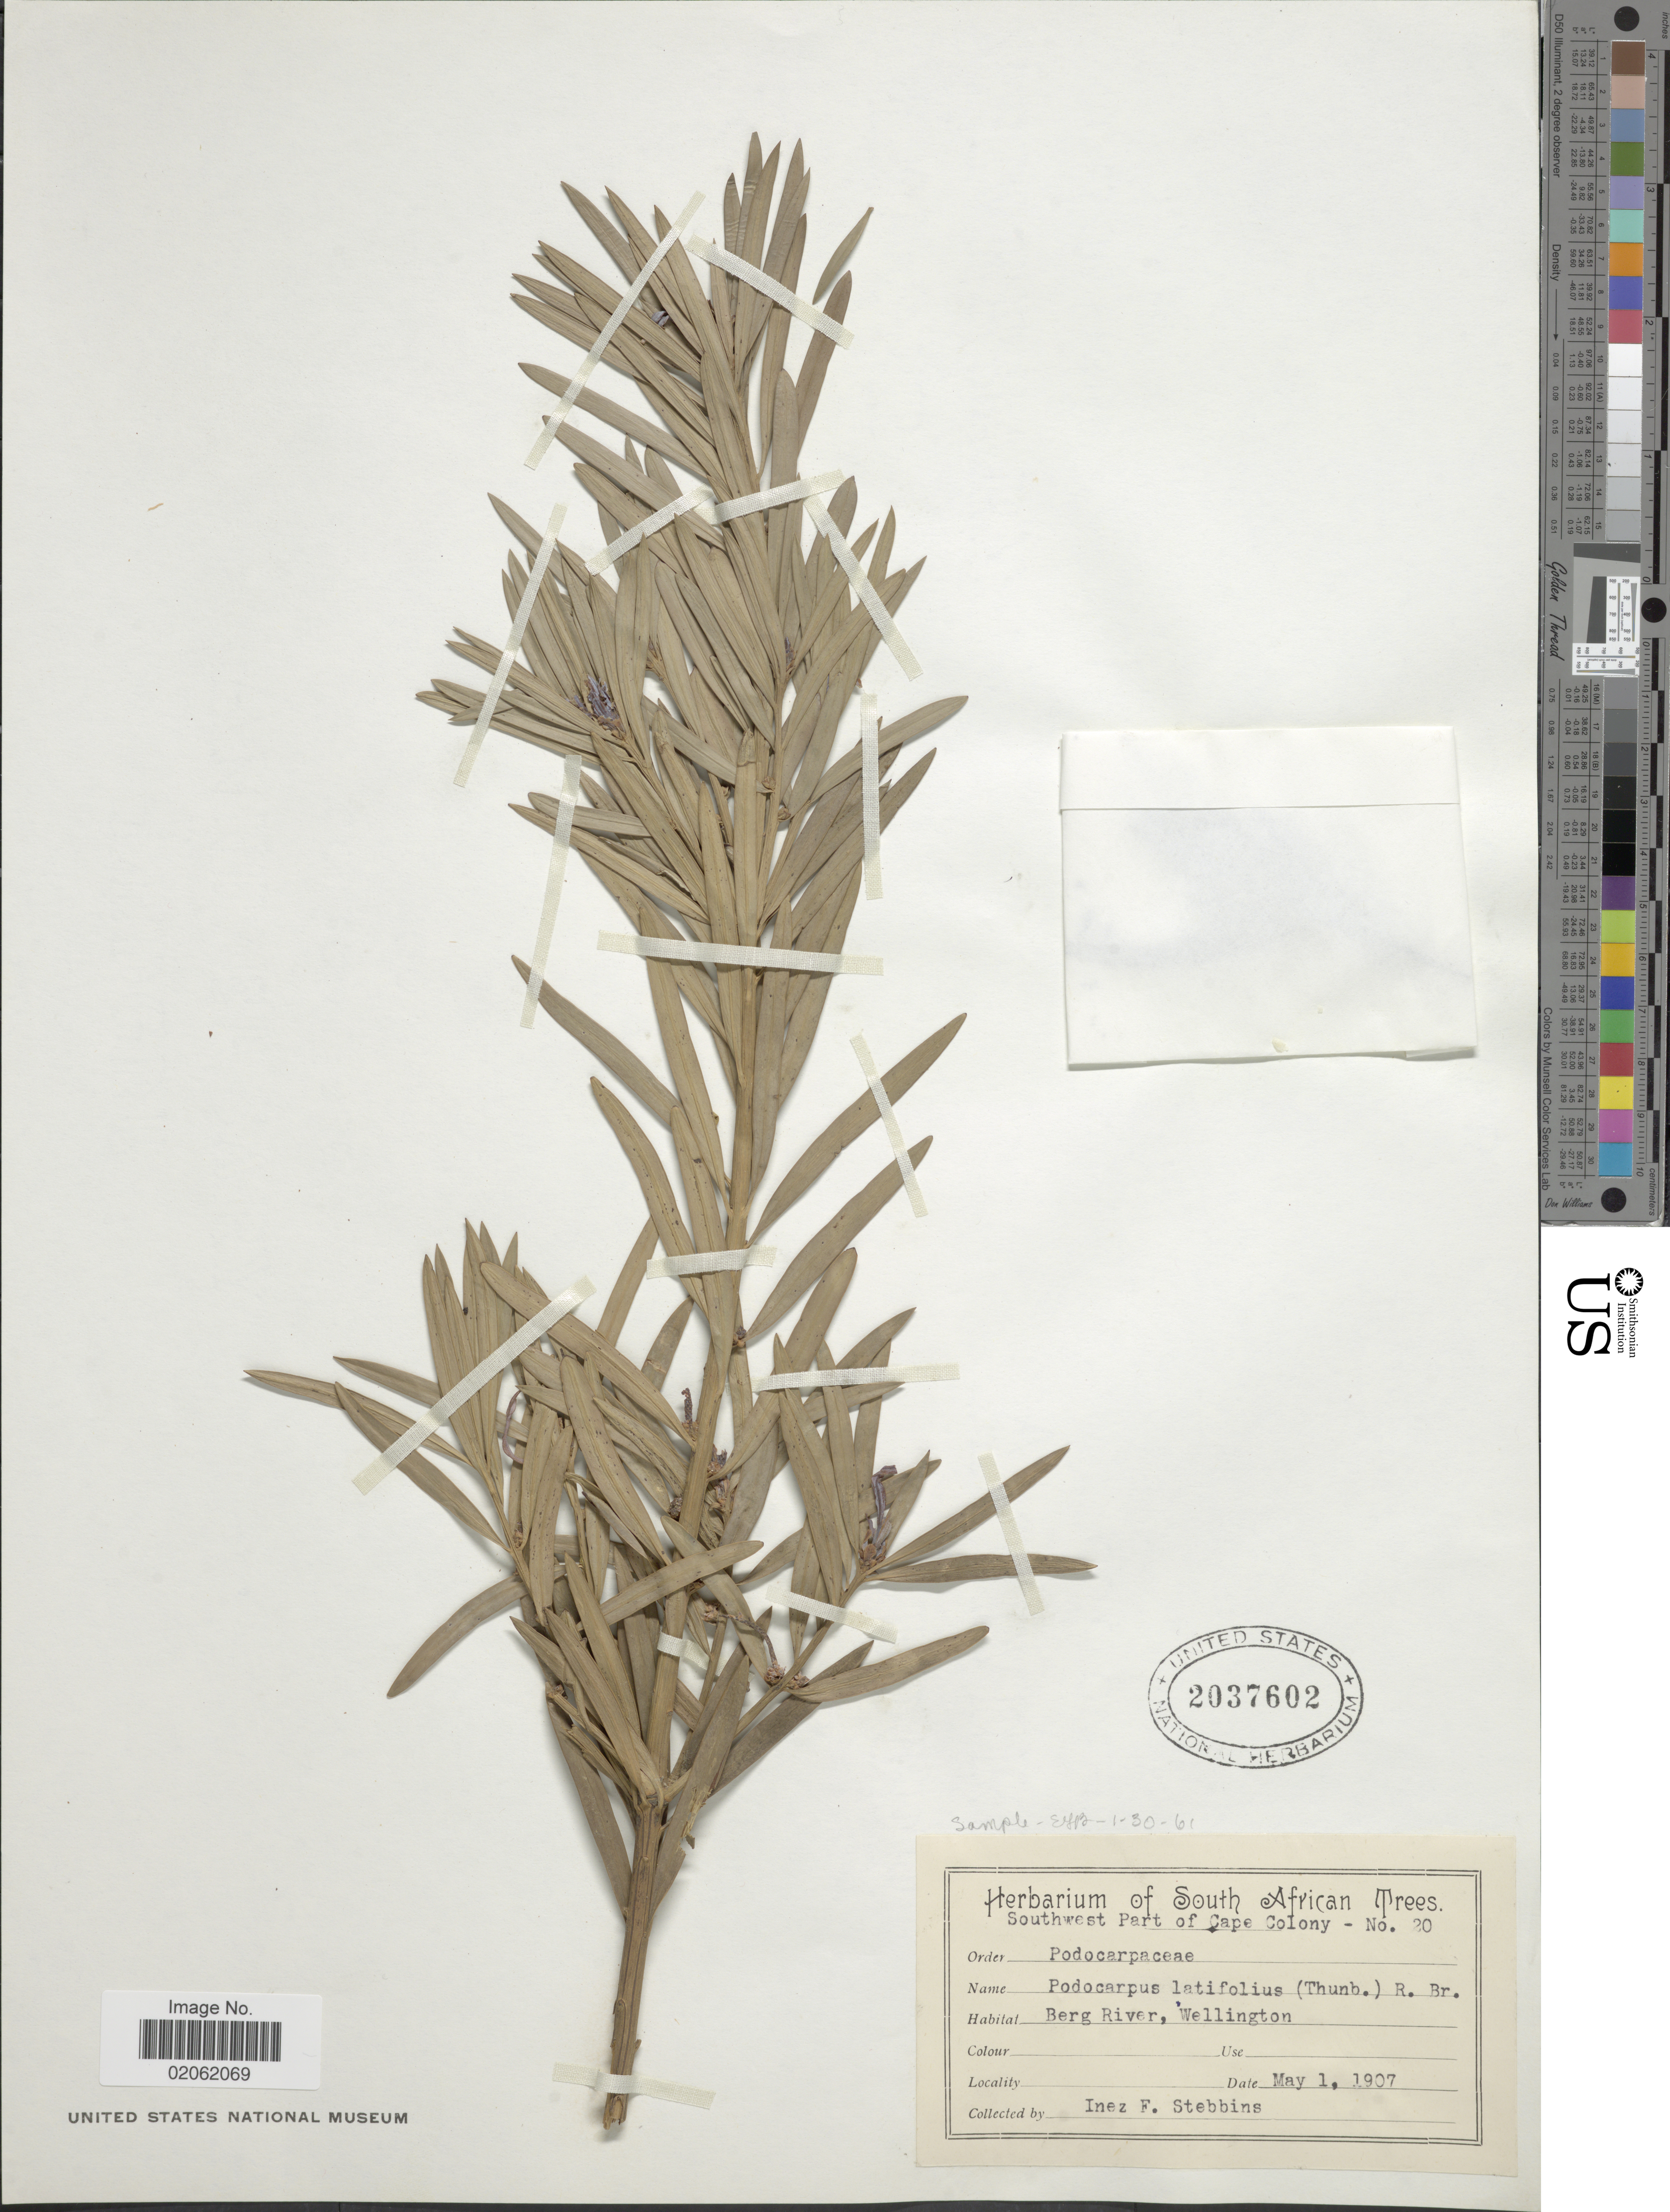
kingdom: Plantae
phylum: Tracheophyta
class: Pinopsida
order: Pinales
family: Podocarpaceae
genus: Podocarpus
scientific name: Podocarpus latifolius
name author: (Thunb.) R. Br. ex Mirb.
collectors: I. Stebbins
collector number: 20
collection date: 1907-05-01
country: New Zealand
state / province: Wellington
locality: Southwest Part of Cape Colony, Berg River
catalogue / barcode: US 2037602